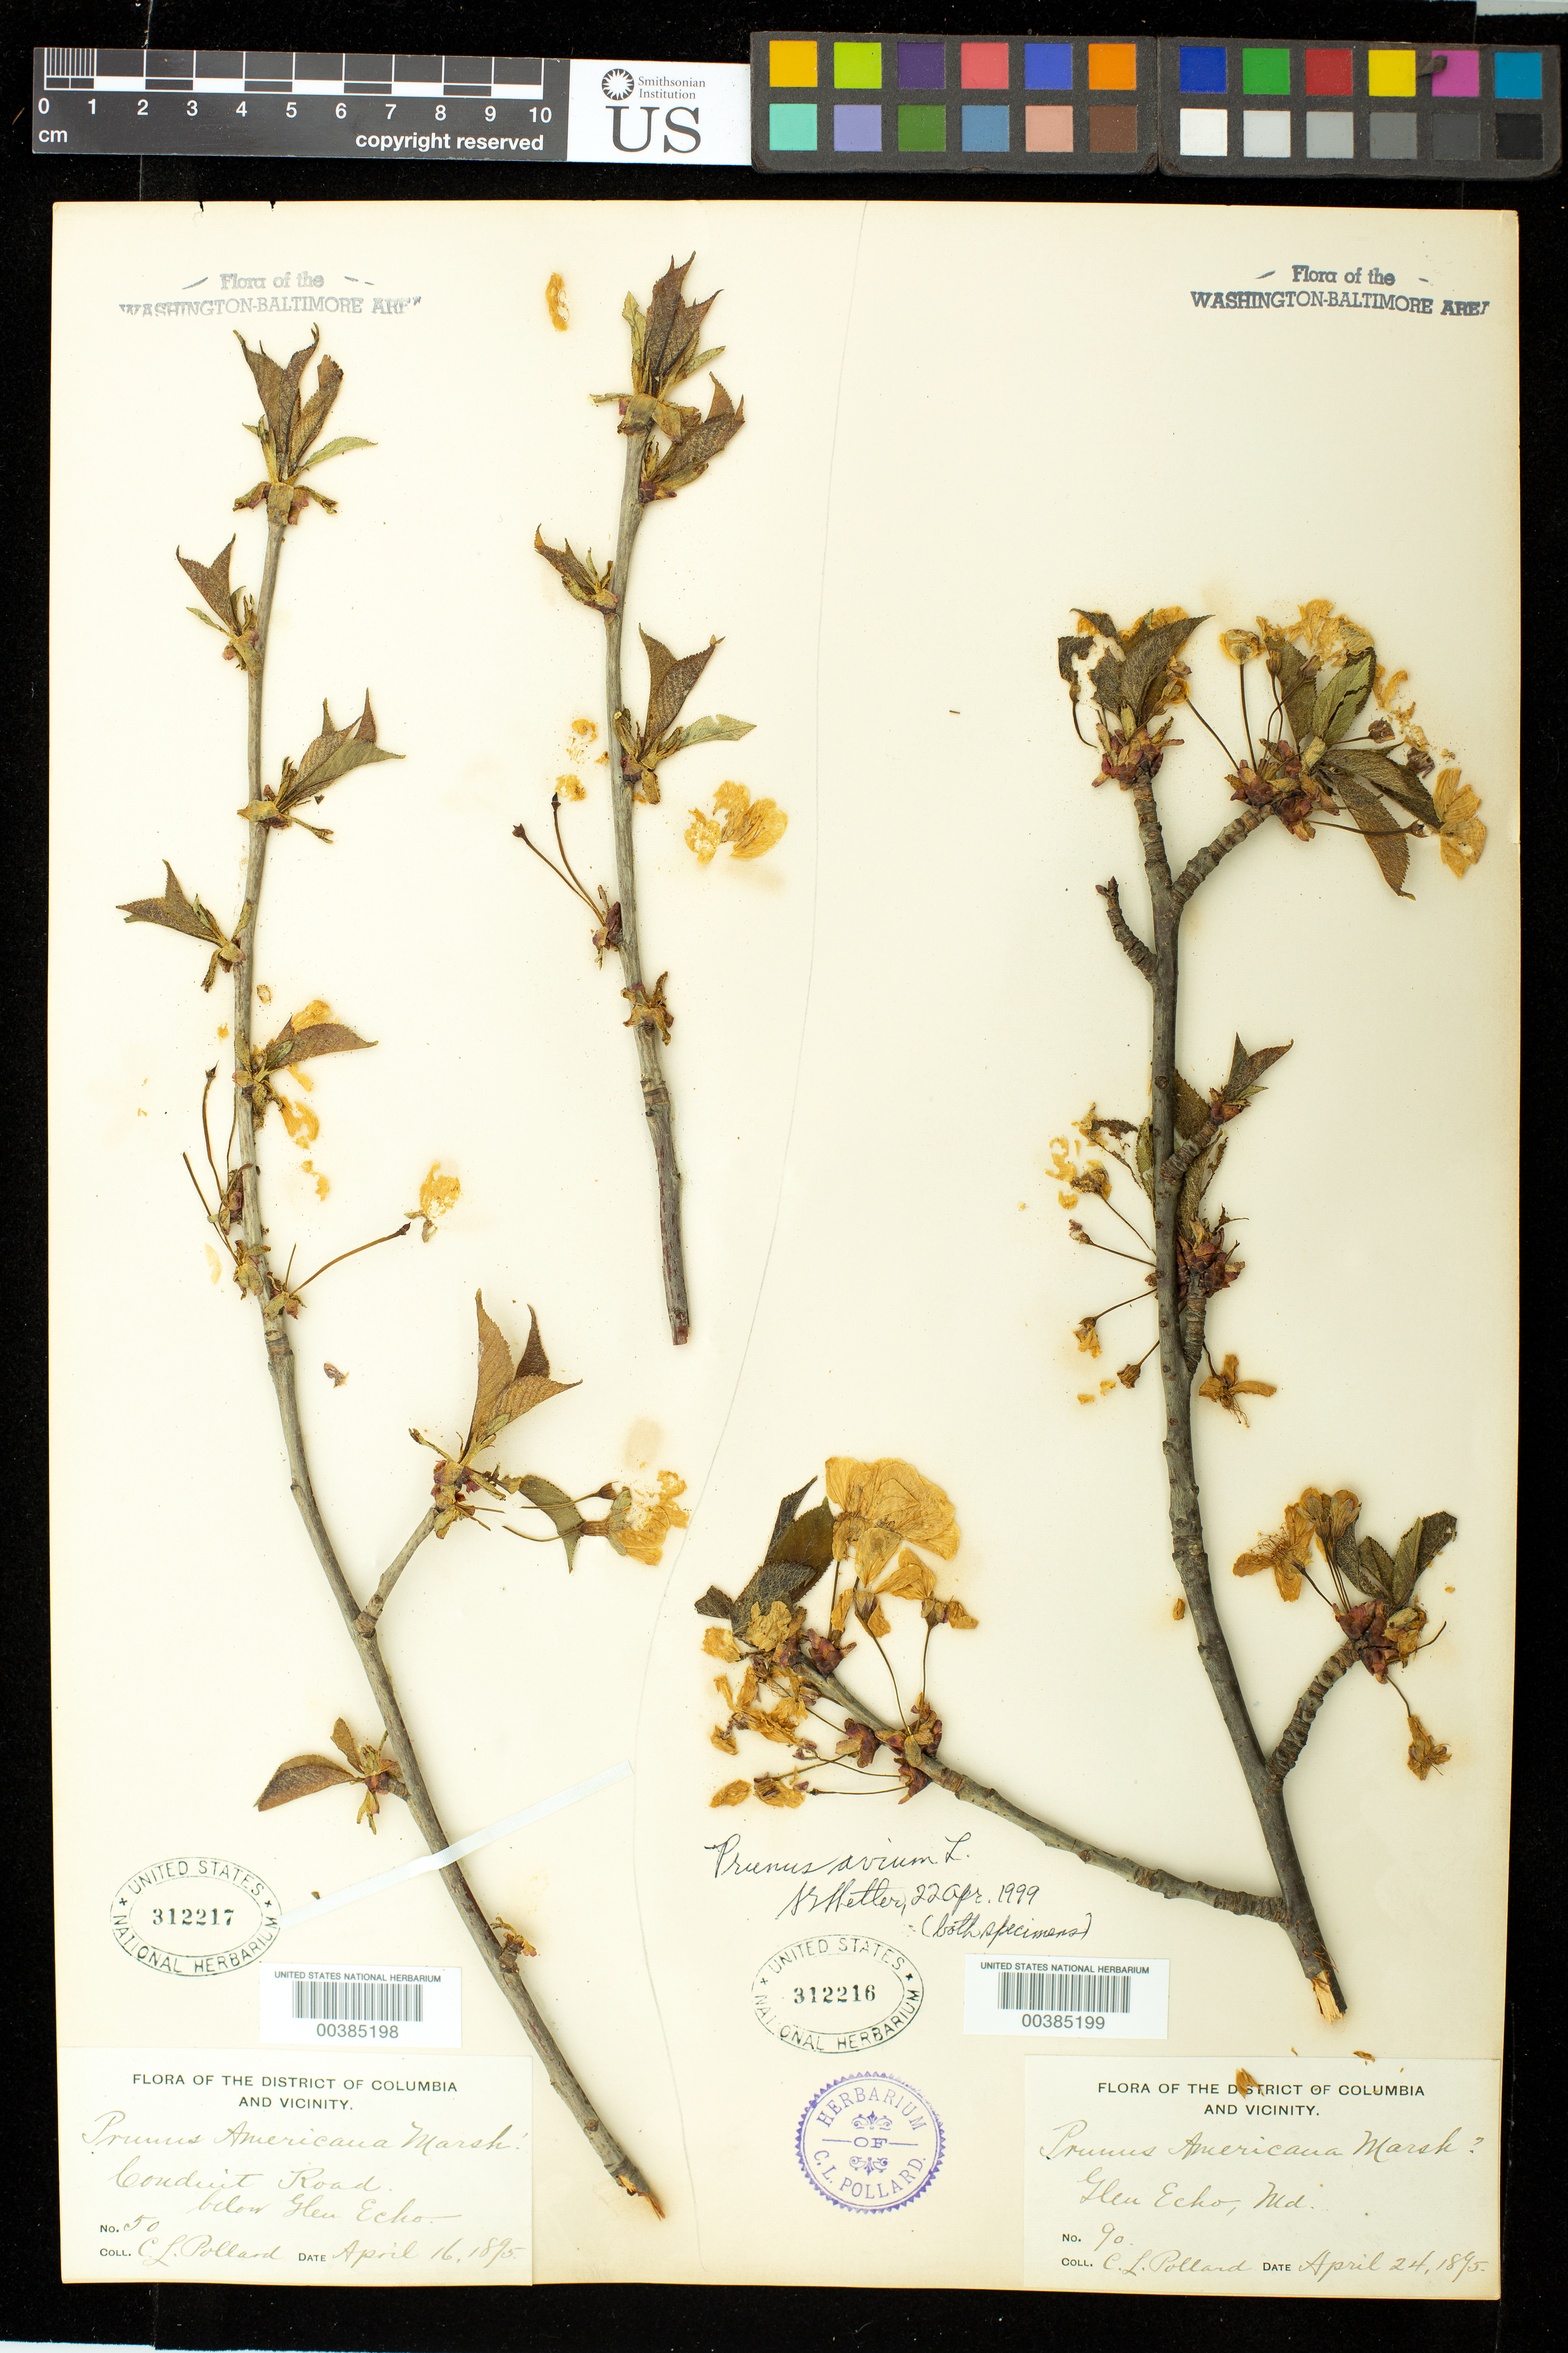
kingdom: Plantae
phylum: Tracheophyta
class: Magnoliopsida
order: Rosales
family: Rosaceae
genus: Prunus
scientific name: Prunus avium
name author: L.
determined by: Shetler, Stanwyn G., (US), NMNH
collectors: C. L. Pollard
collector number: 90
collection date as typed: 24 Apr 1895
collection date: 1895-04-24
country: United States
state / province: Maryland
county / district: Montgomery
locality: Glen Echo and Glen Echo railroad C. & O. Canal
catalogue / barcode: US 312216